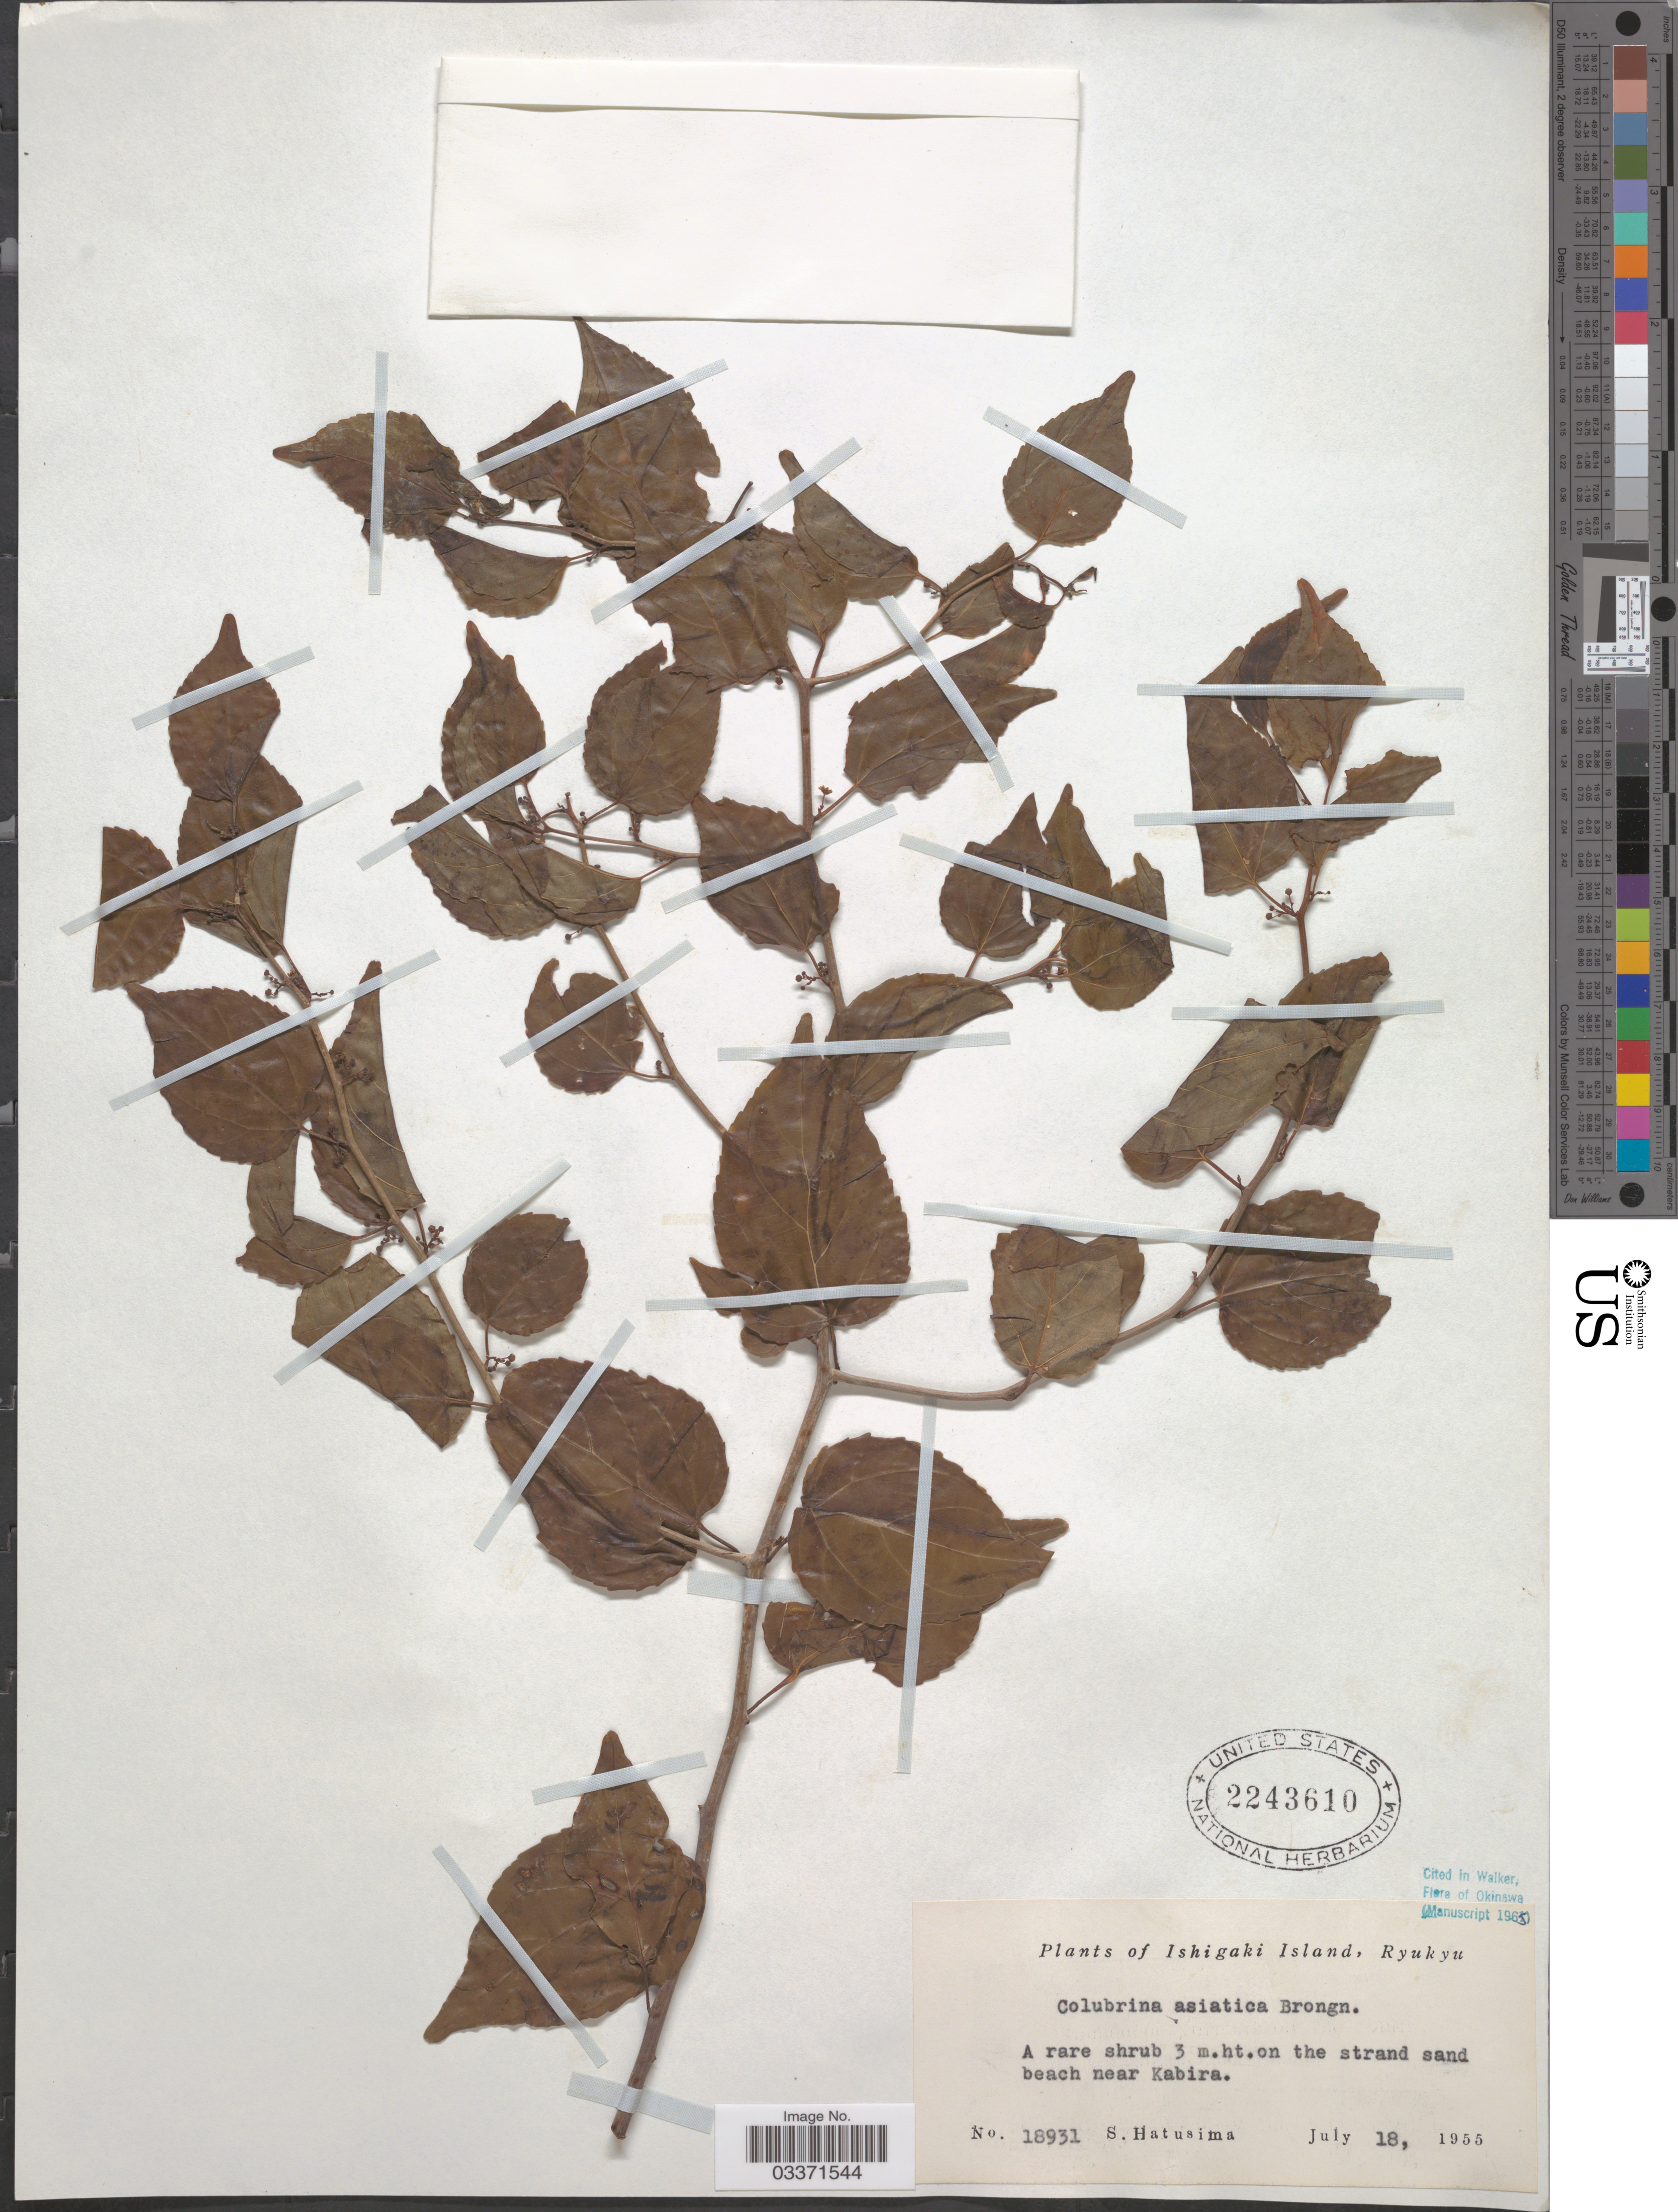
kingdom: Plantae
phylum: Tracheophyta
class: Magnoliopsida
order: Rosales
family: Rhamnaceae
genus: Colubrina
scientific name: Colubrina asiatica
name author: (L.) Brongn.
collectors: S. Hatusima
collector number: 18931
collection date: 1955-07-18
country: Japan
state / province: Okinawa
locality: Ishigaki Island, Ryukyu, on the strand sand beach near Kabira.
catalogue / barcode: US 2243610